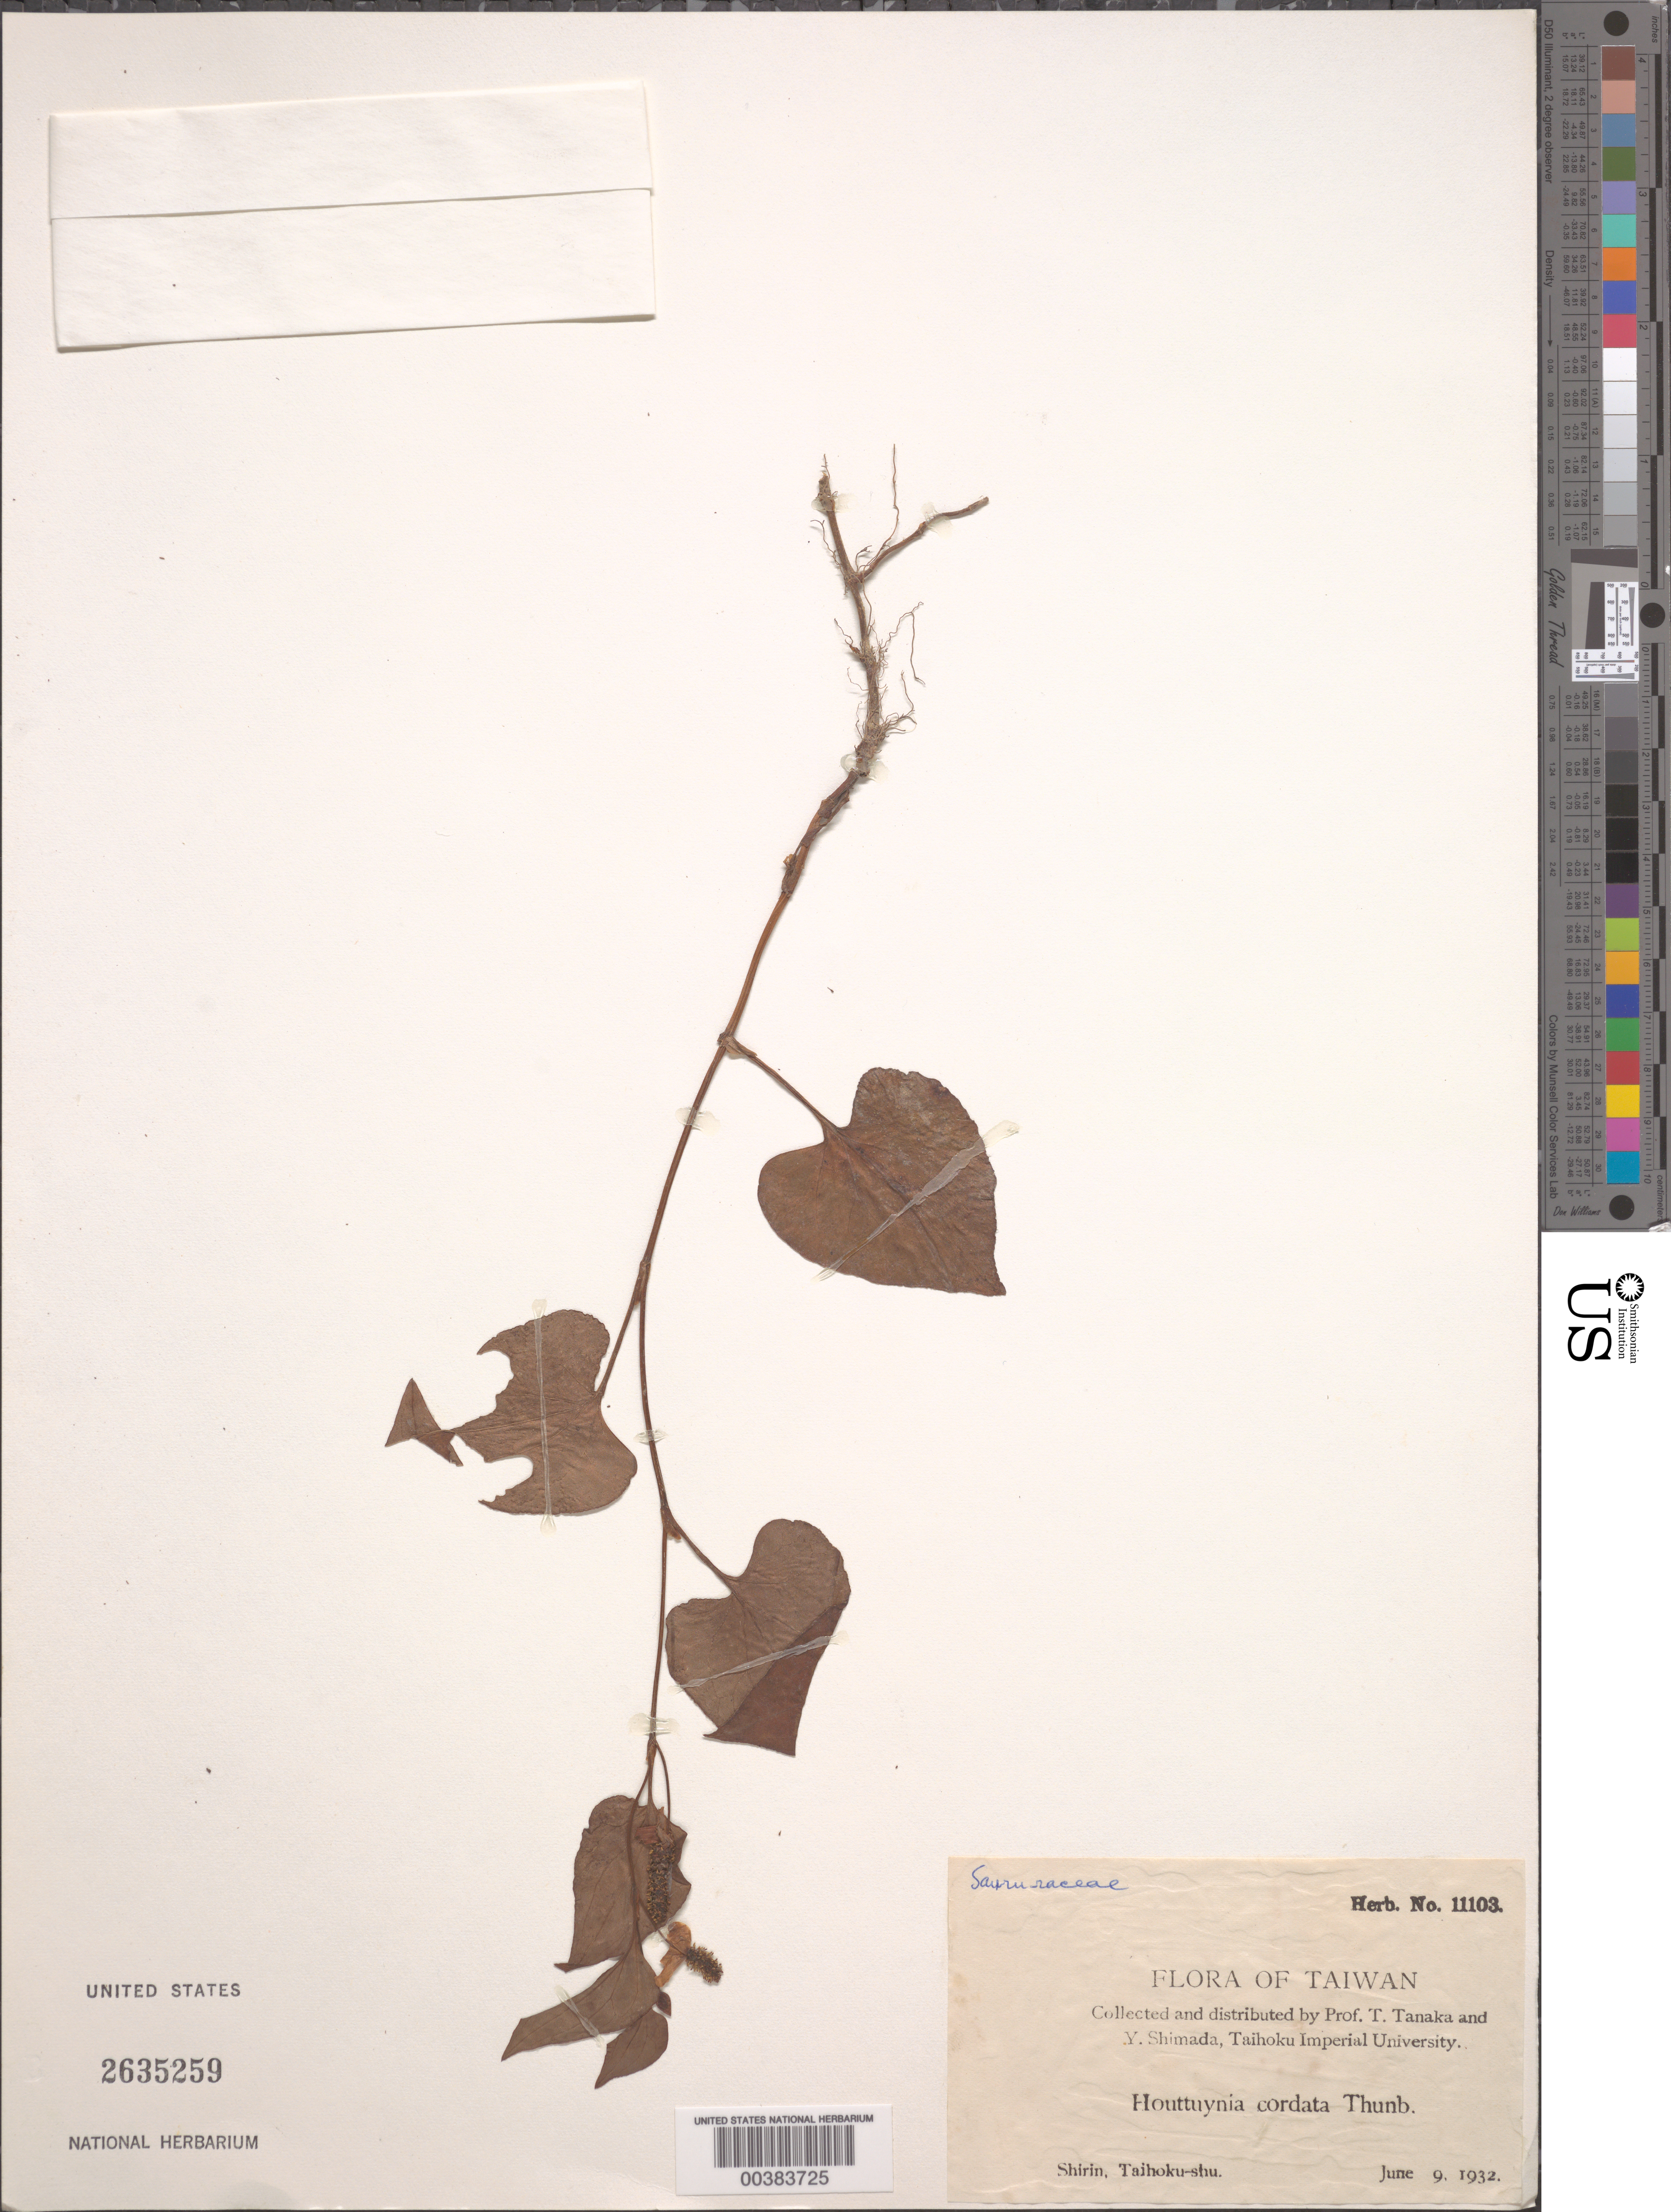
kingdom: Plantae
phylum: Tracheophyta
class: Magnoliopsida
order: Piperales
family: Saururaceae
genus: Houttuynia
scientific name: Houttuynia cordata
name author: Thunb.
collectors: T. Tanaka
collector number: Herb. No. 11103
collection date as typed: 09 Jun 1932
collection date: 1932-06-09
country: Taiwan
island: Taiwan [Formosa]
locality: Shirin, taihoku-shu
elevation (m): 350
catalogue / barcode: US 2635259